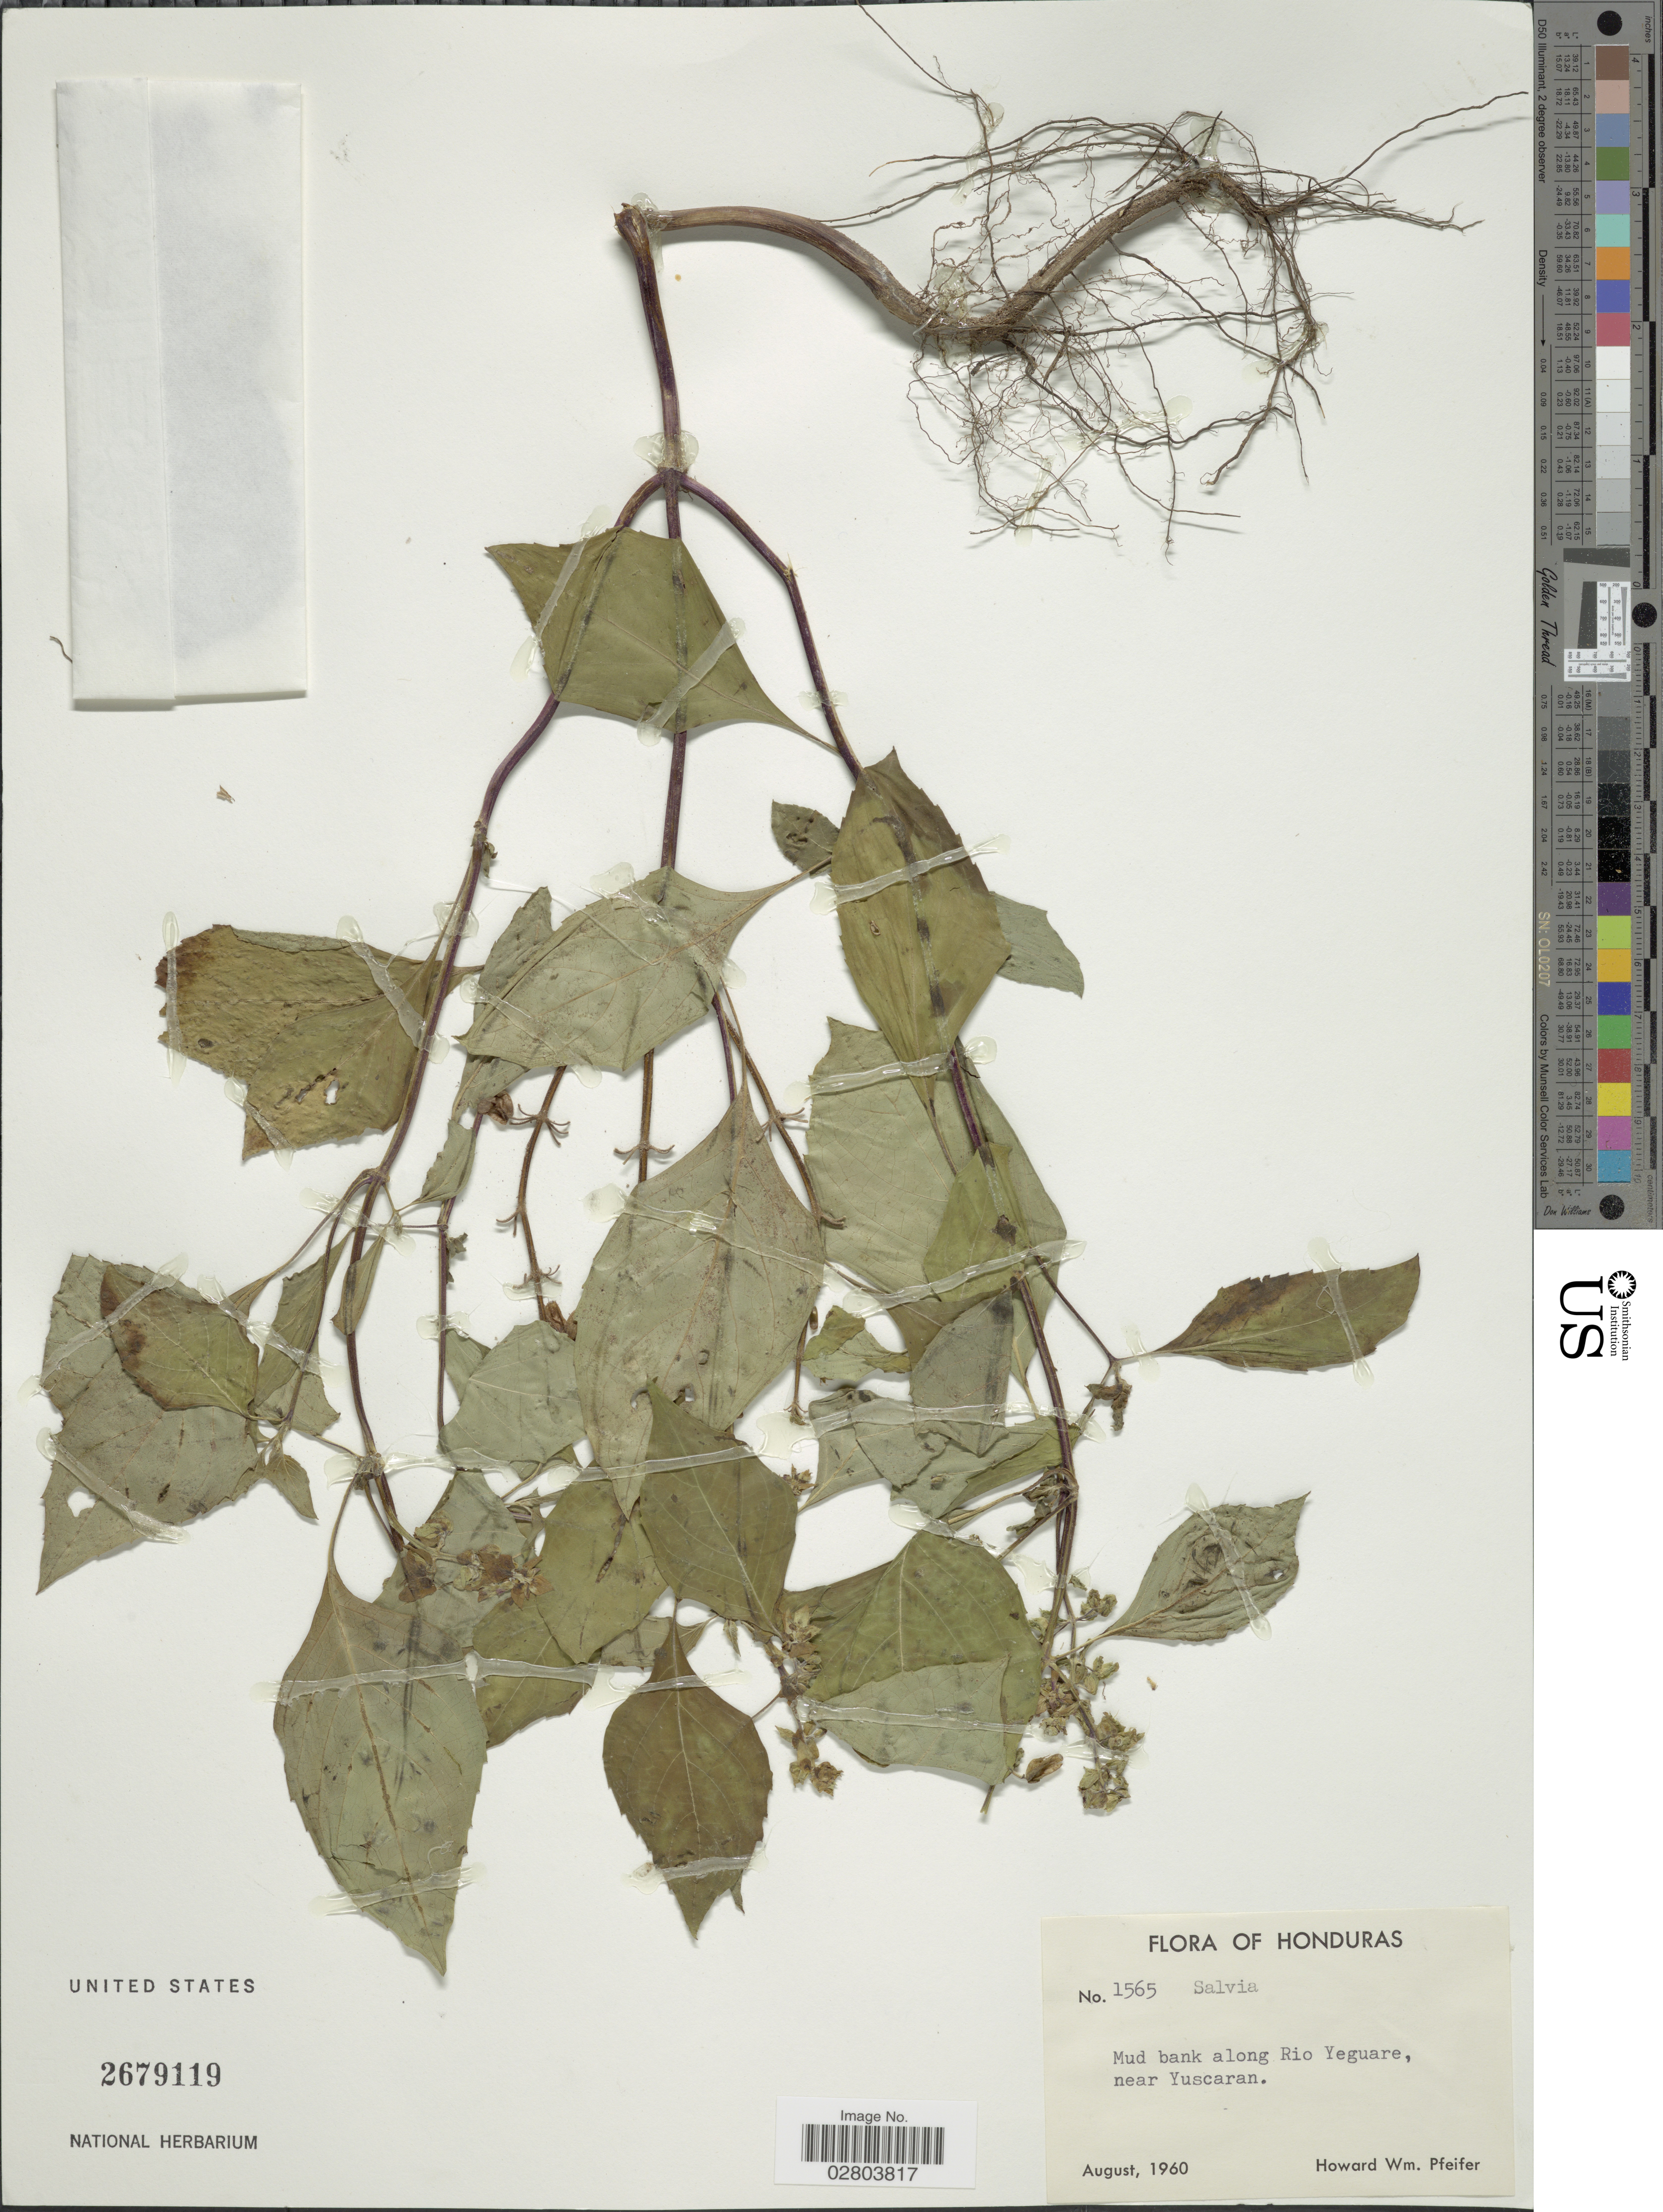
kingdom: Plantae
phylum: Tracheophyta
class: Magnoliopsida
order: Lamiales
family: Lamiaceae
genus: Salvia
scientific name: Salvia sp.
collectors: H. W. Pfeifer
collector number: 1565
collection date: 1960-08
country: Honduras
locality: Mud bank along Rio Yeguare, near Yuscaran.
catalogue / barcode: US 2679119